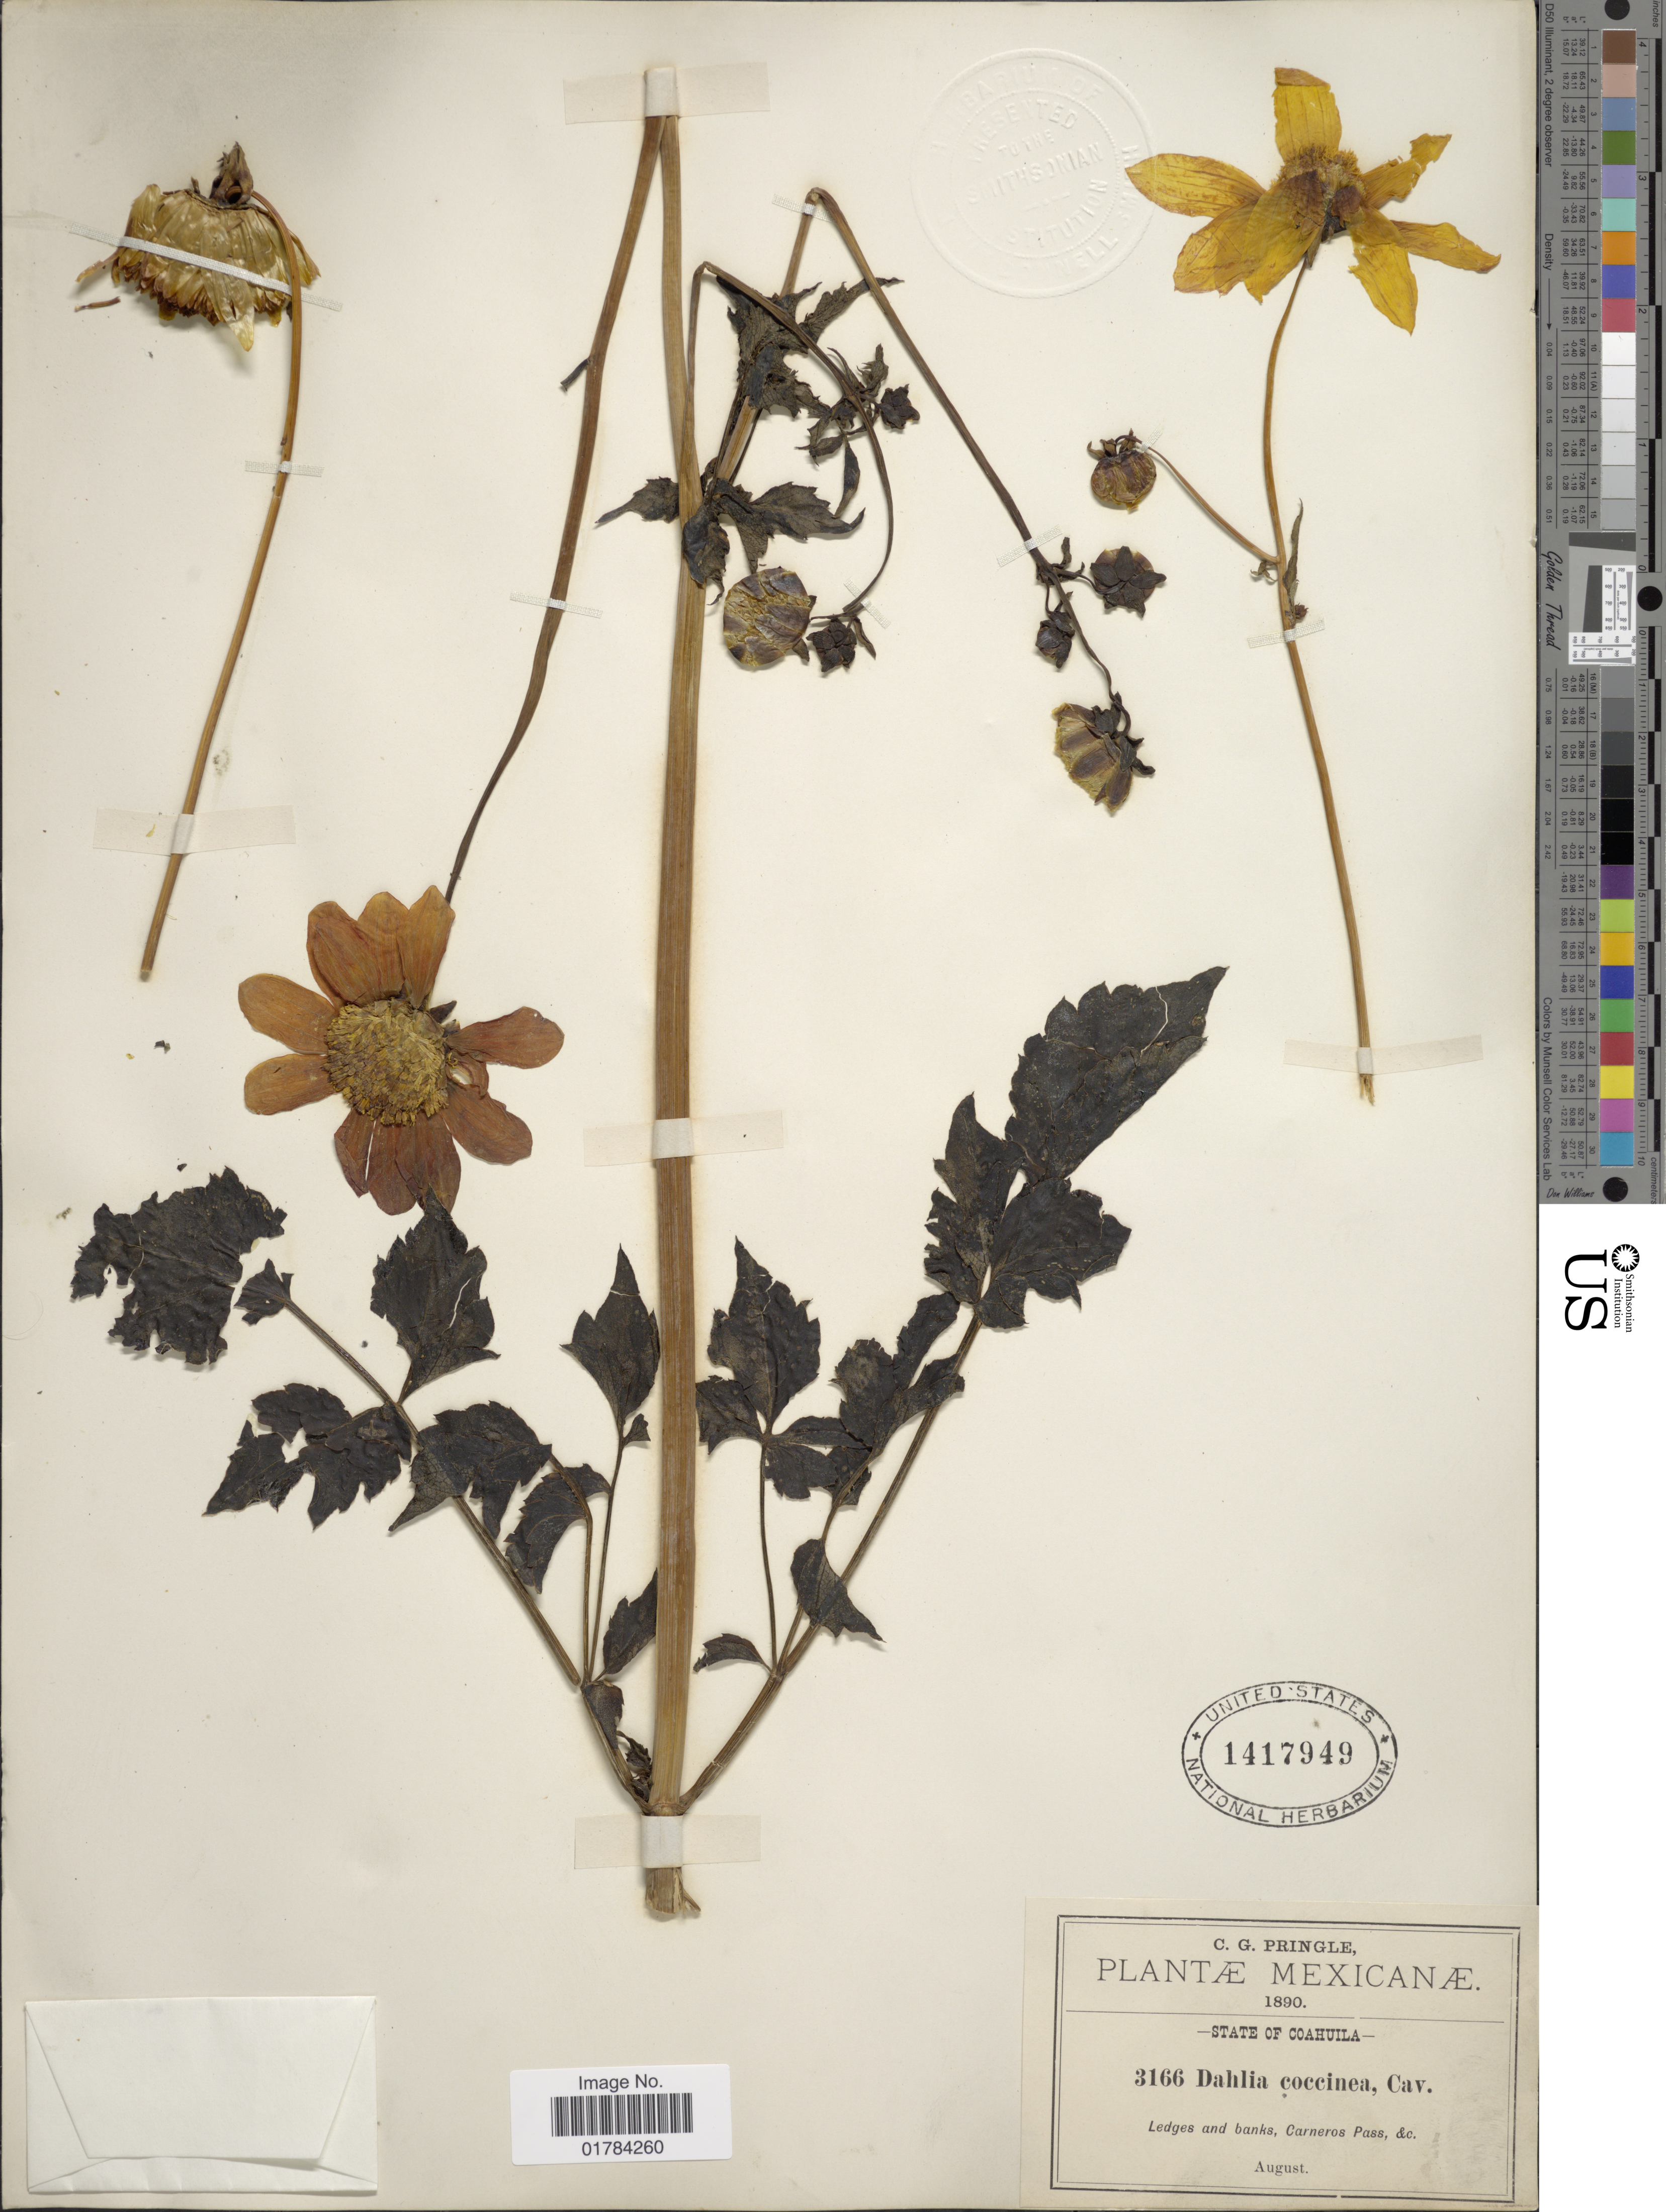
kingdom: Plantae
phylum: Tracheophyta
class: Magnoliopsida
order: Asterales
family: Asteraceae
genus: Dahlia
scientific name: Dahlia coccinea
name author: Cav.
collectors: C. G. Pringle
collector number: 3166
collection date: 1890-08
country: Mexico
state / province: Coahuila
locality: Ledges and banks, Carneros Pass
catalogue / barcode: US 1417949